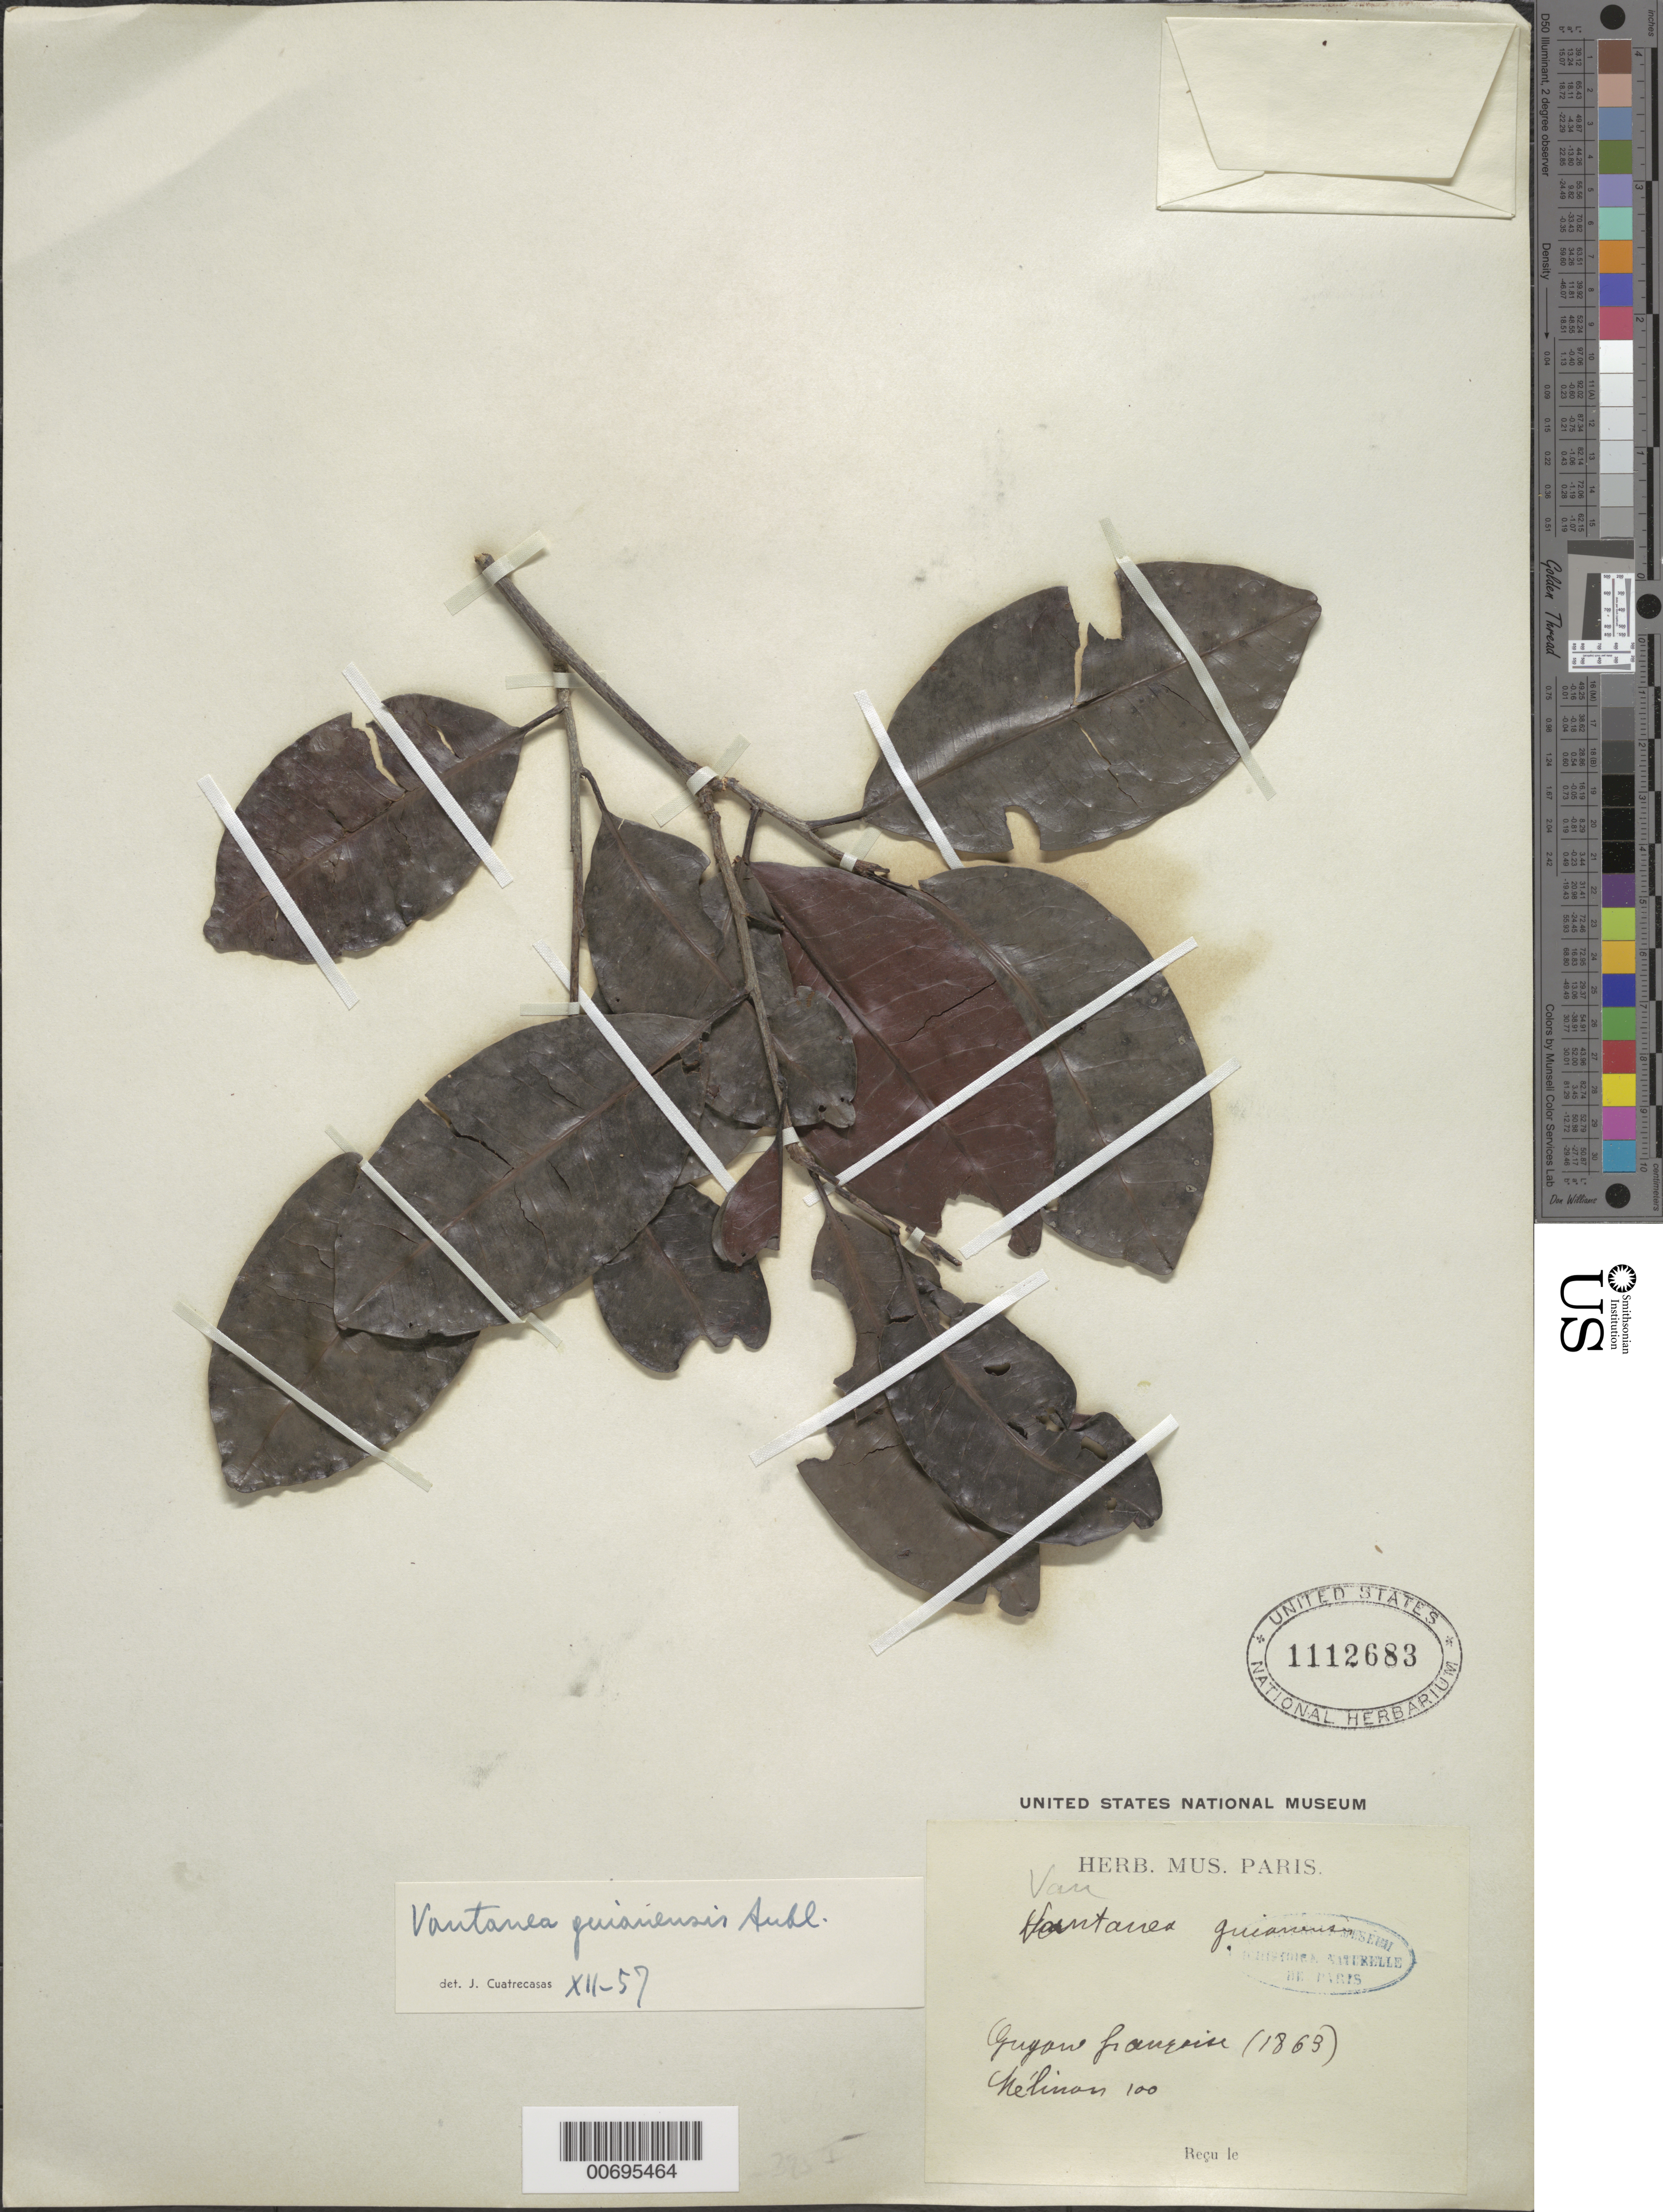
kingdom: Plantae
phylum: Tracheophyta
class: Magnoliopsida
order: Fabales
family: Fabaceae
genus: Vatairea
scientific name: Vatairea guianensis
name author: Aubl.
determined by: Cuatrecasas, J.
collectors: E. Mélinon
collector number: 100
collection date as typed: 1863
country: French Guiana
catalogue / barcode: US 1112683